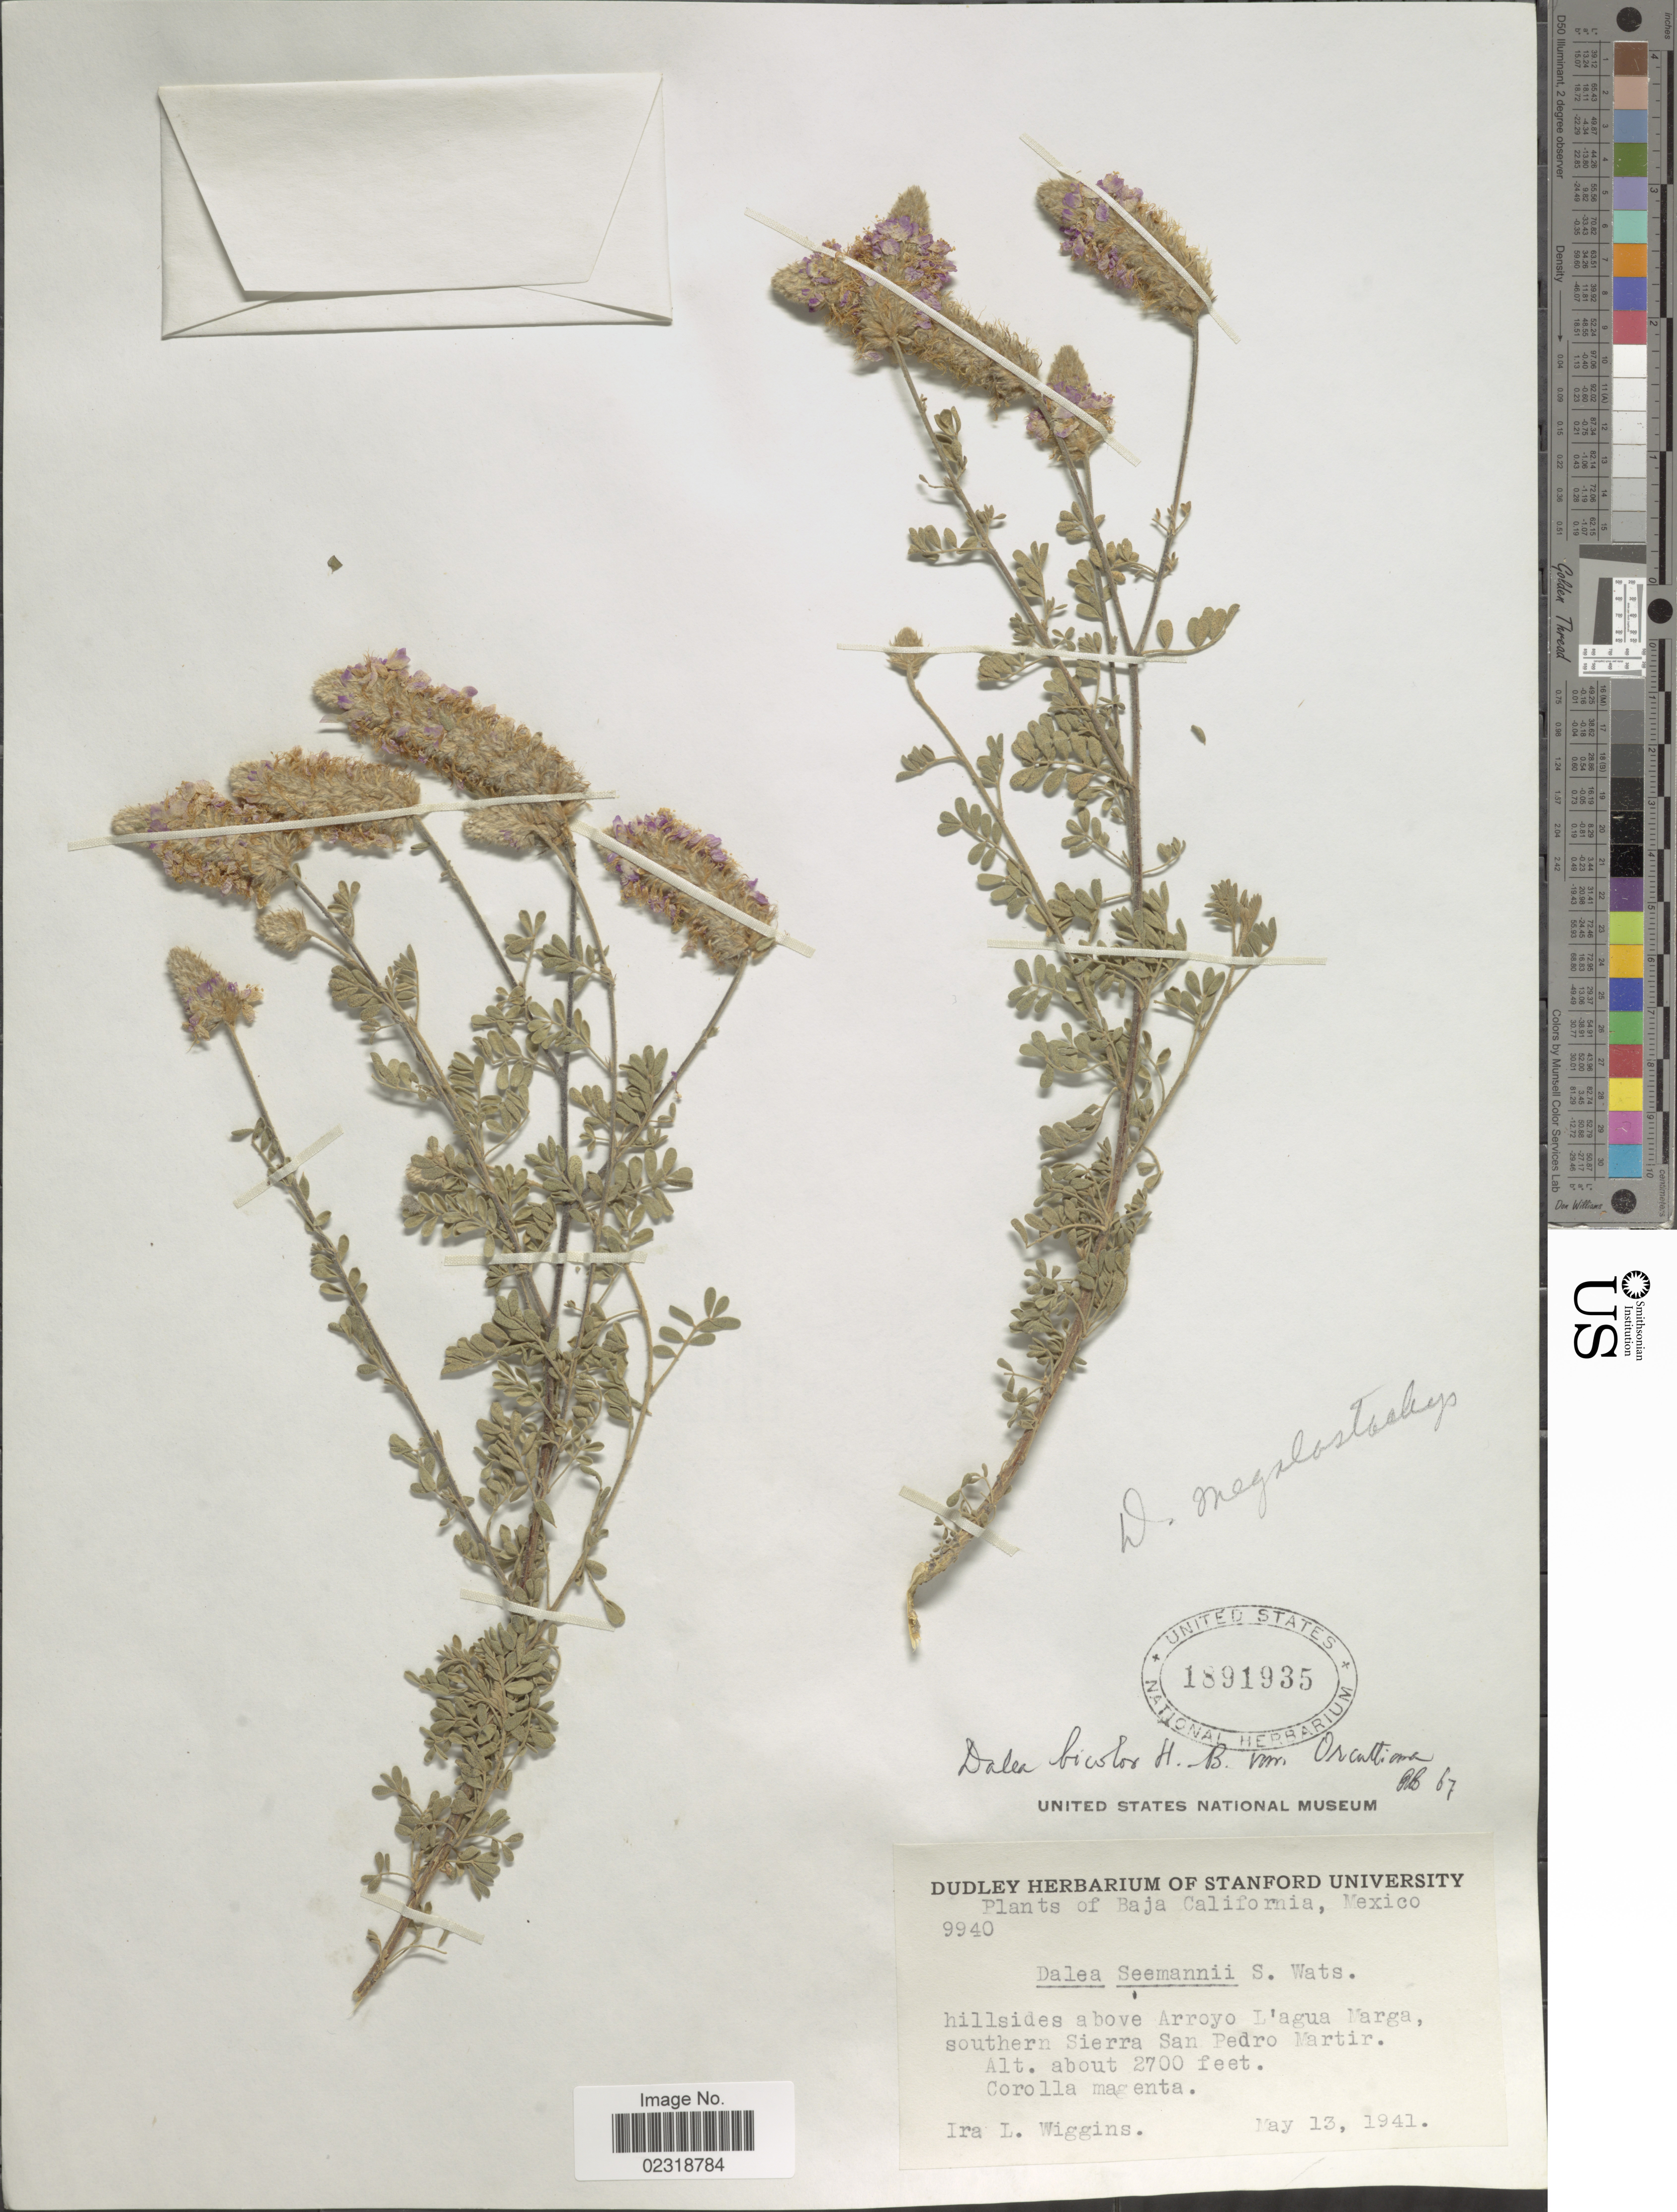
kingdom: Plantae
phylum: Tracheophyta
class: Magnoliopsida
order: Fabales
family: Fabaceae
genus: Dalea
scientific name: Dalea bicolor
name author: Humb. & Bonpl. ex Willd.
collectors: I. L. Wiggins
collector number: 9940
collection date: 1941-05-13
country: Mexico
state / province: Baja California Norte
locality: Hillsides above Arroyo L'agua Marga, southern Sierra San Pedro Martir.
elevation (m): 823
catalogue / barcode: US 1891935